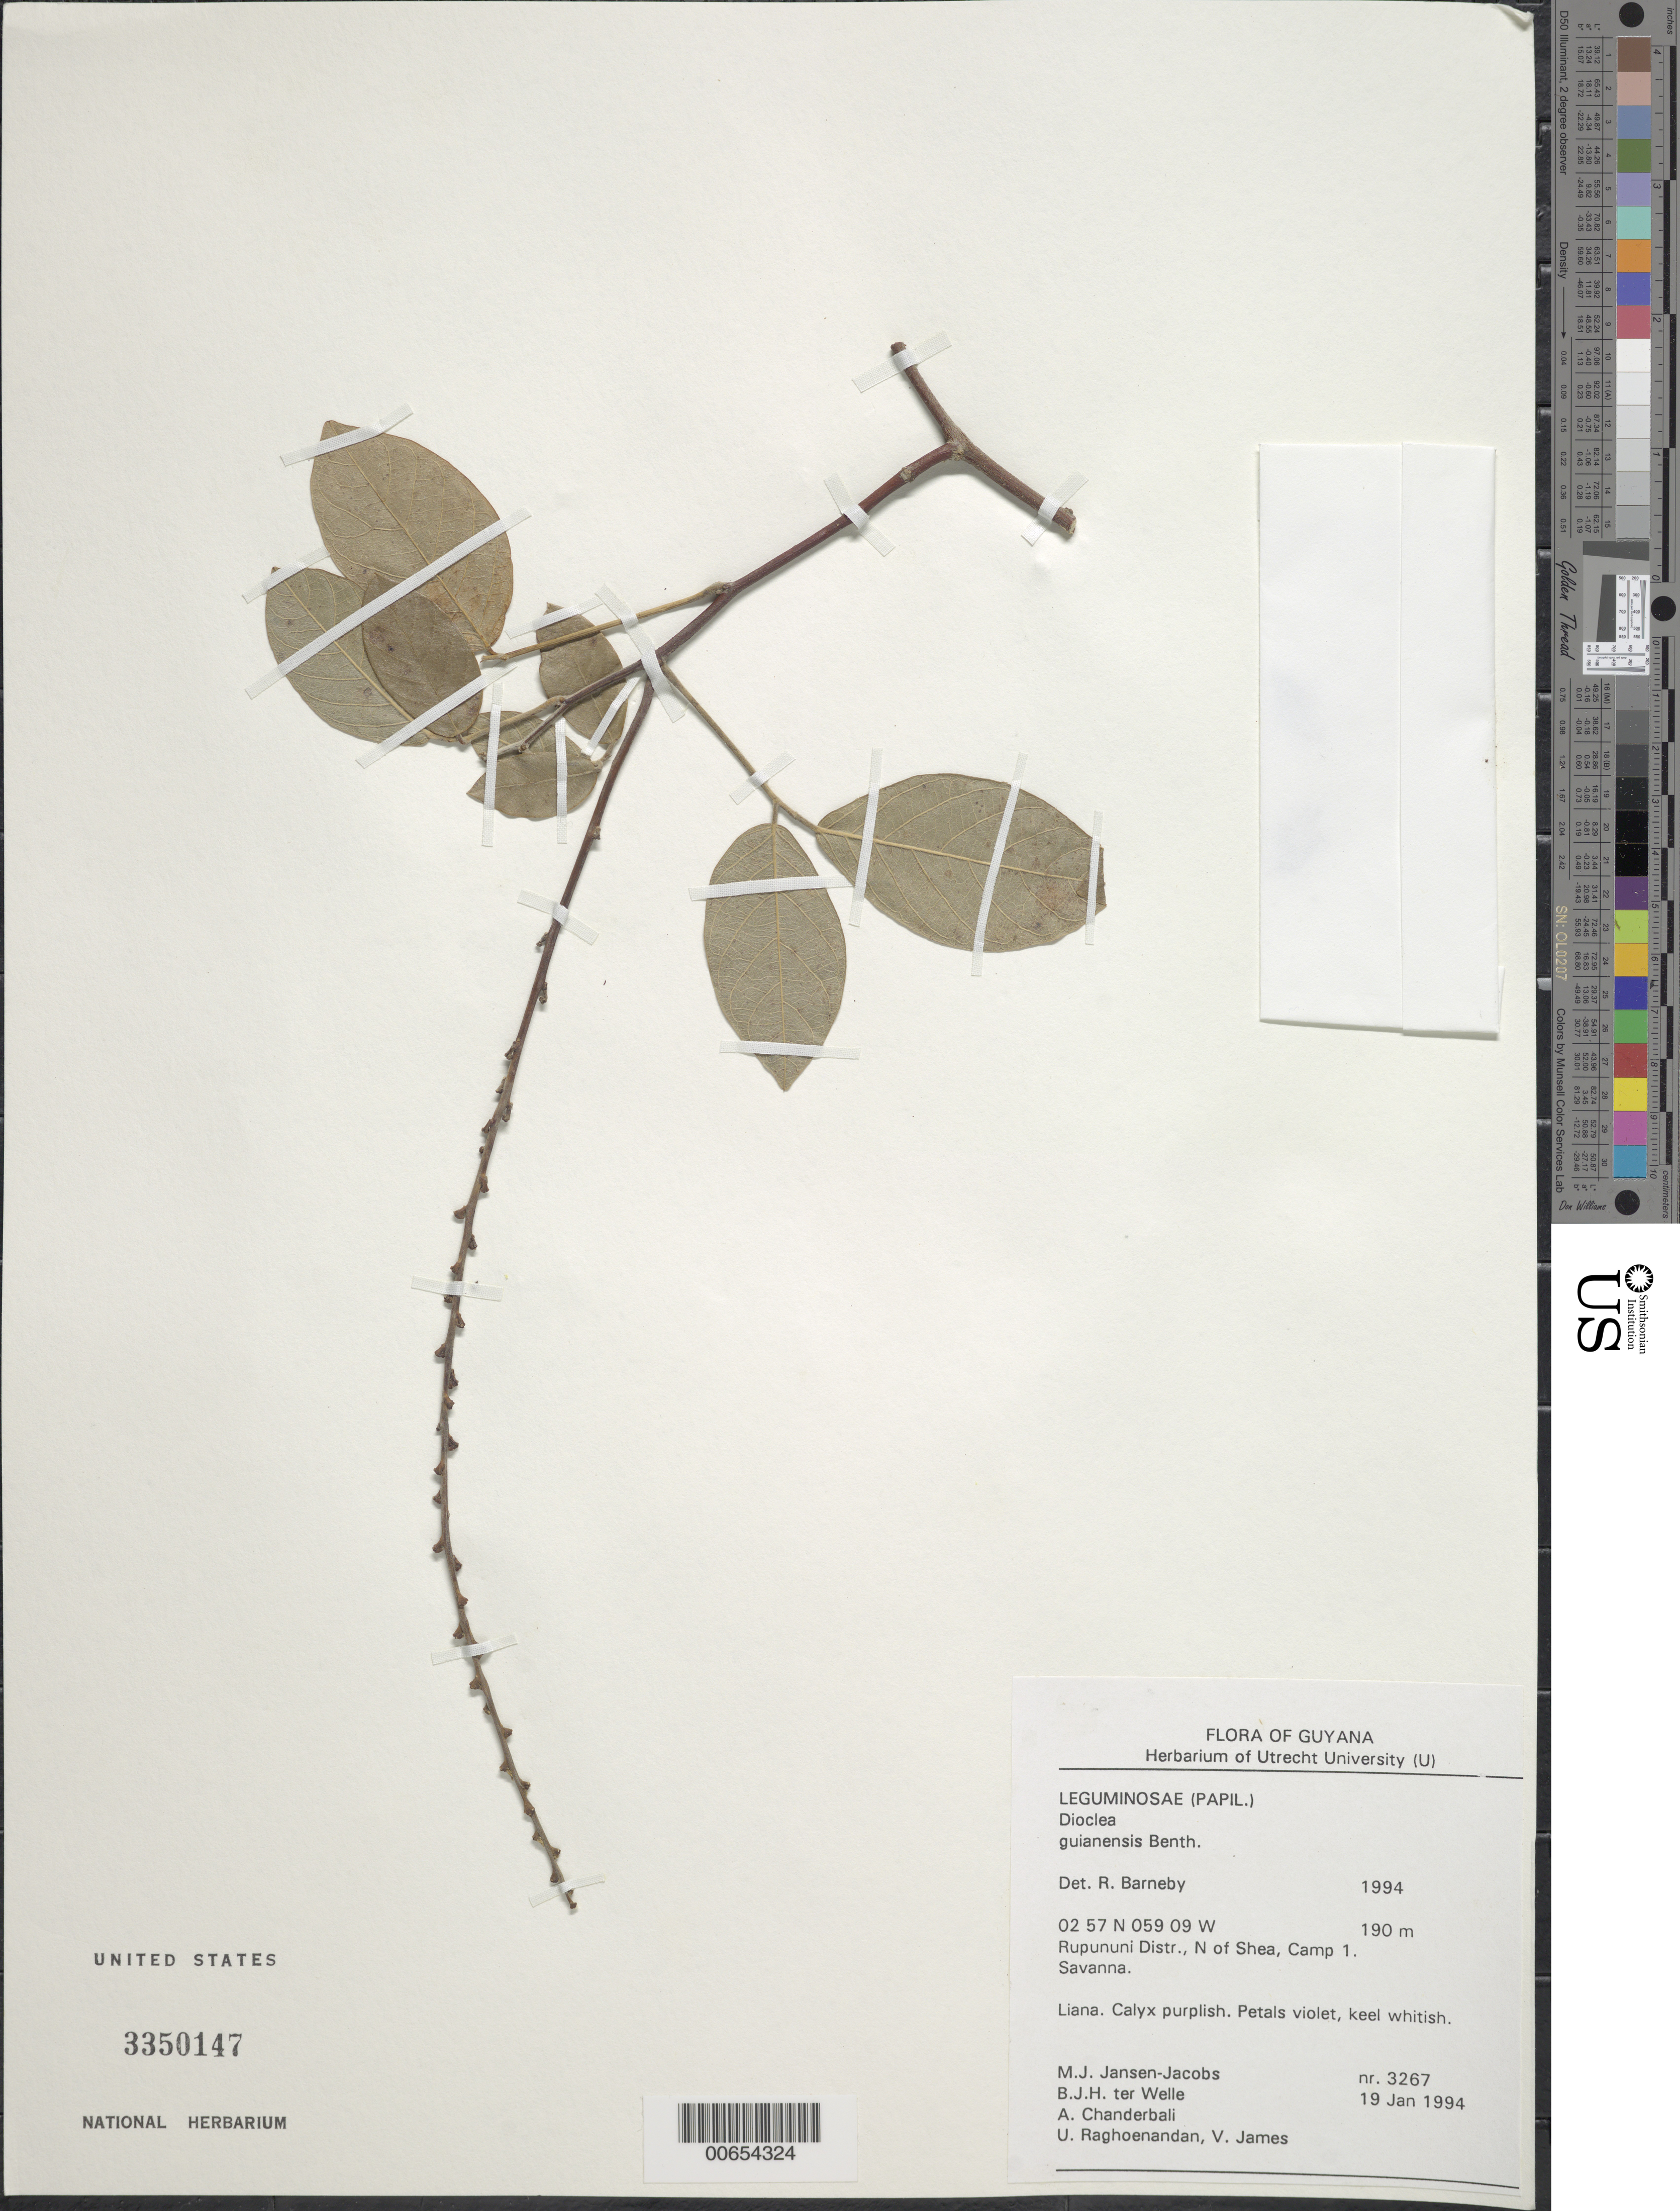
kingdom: Plantae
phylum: Tracheophyta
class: Magnoliopsida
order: Fabales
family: Fabaceae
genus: Dioclea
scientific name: Dioclea guianensis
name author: Benth.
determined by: Barneby, Rupert C., (NY)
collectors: M. J. Jansen-Jacobs, B. Welle, A. S. Chanderbali, U. Raghoenandan & V. James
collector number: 3267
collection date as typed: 19-Jan-94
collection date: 1994-01-19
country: Guyana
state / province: U. Takutu-U. Essequibo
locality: Shea, N of, camp 1, Rupununi District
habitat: Savanna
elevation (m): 190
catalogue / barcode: US 3350147